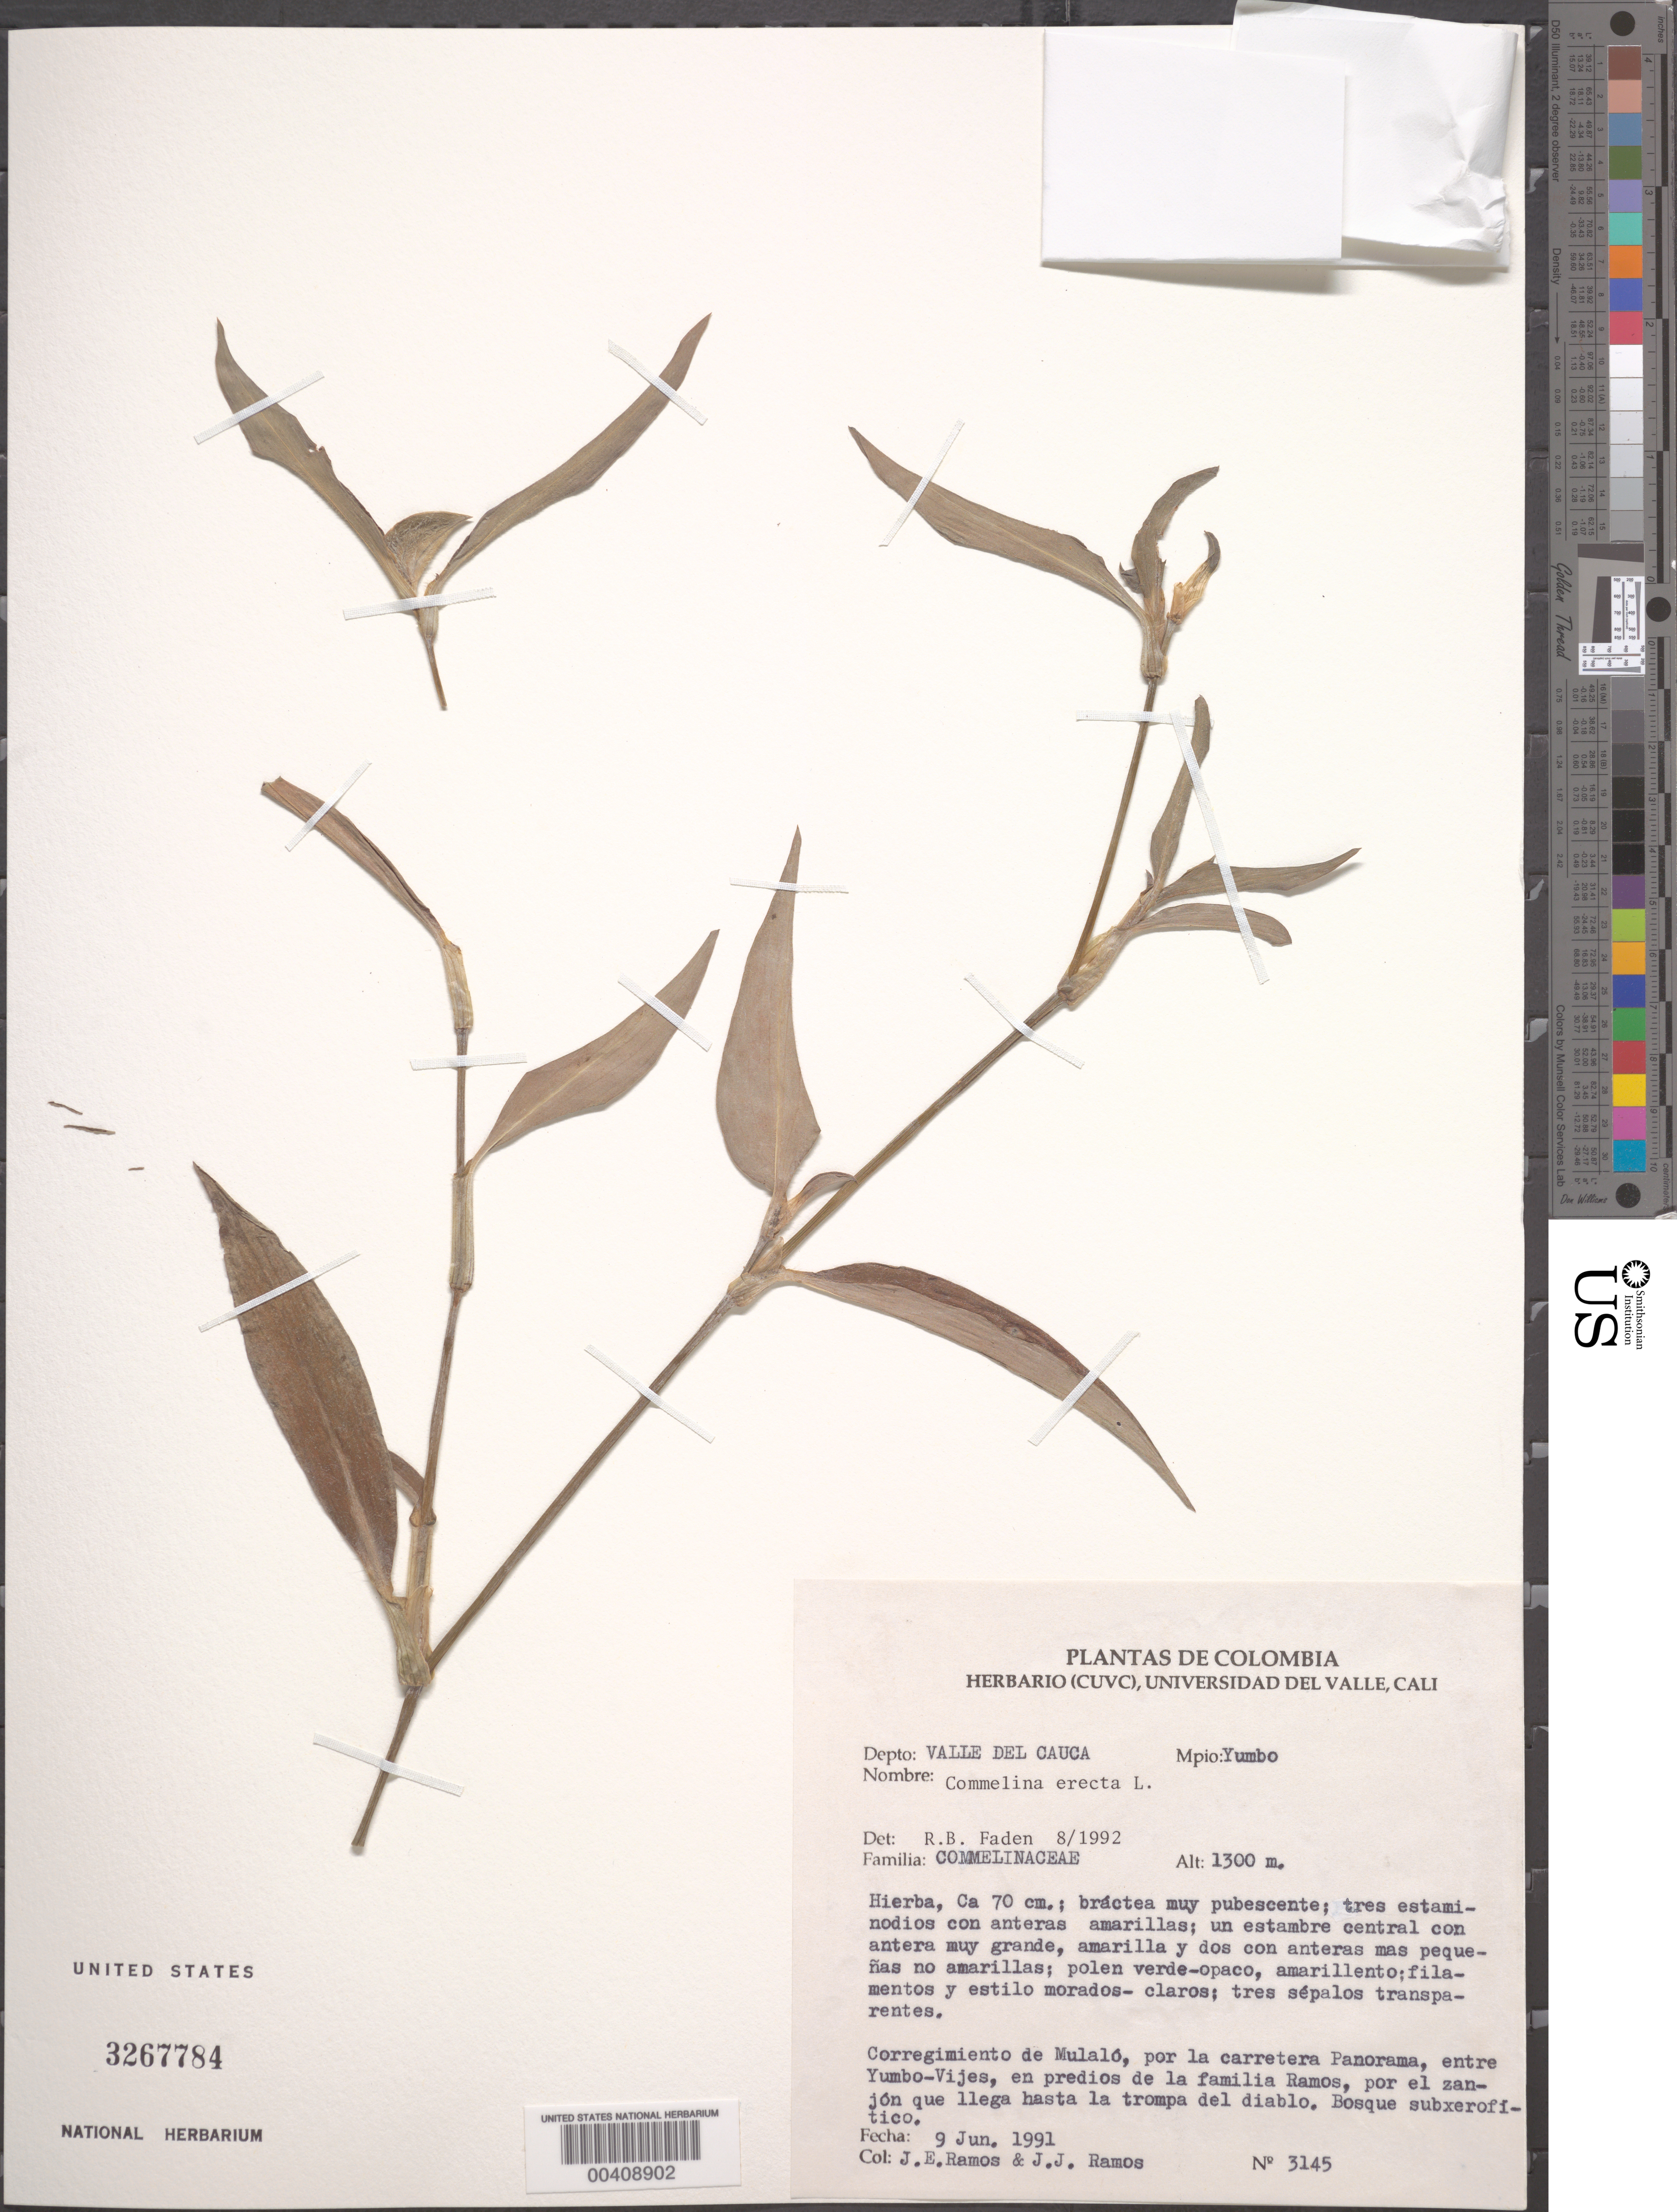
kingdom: Plantae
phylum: Tracheophyta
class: Liliopsida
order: Commelinales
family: Commelinaceae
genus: Commelina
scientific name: Commelina erecta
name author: L.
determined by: Faden, Robert B., (US), Smithsonian Institution - National Museum of Natural History (UNITED STATES)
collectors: J. E. Ramos & J. J. Ramos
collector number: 3145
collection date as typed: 09 Jun 1991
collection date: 1991-06-09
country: Colombia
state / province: Valle del Cauca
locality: YUmbo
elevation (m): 1300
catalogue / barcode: US 3267784